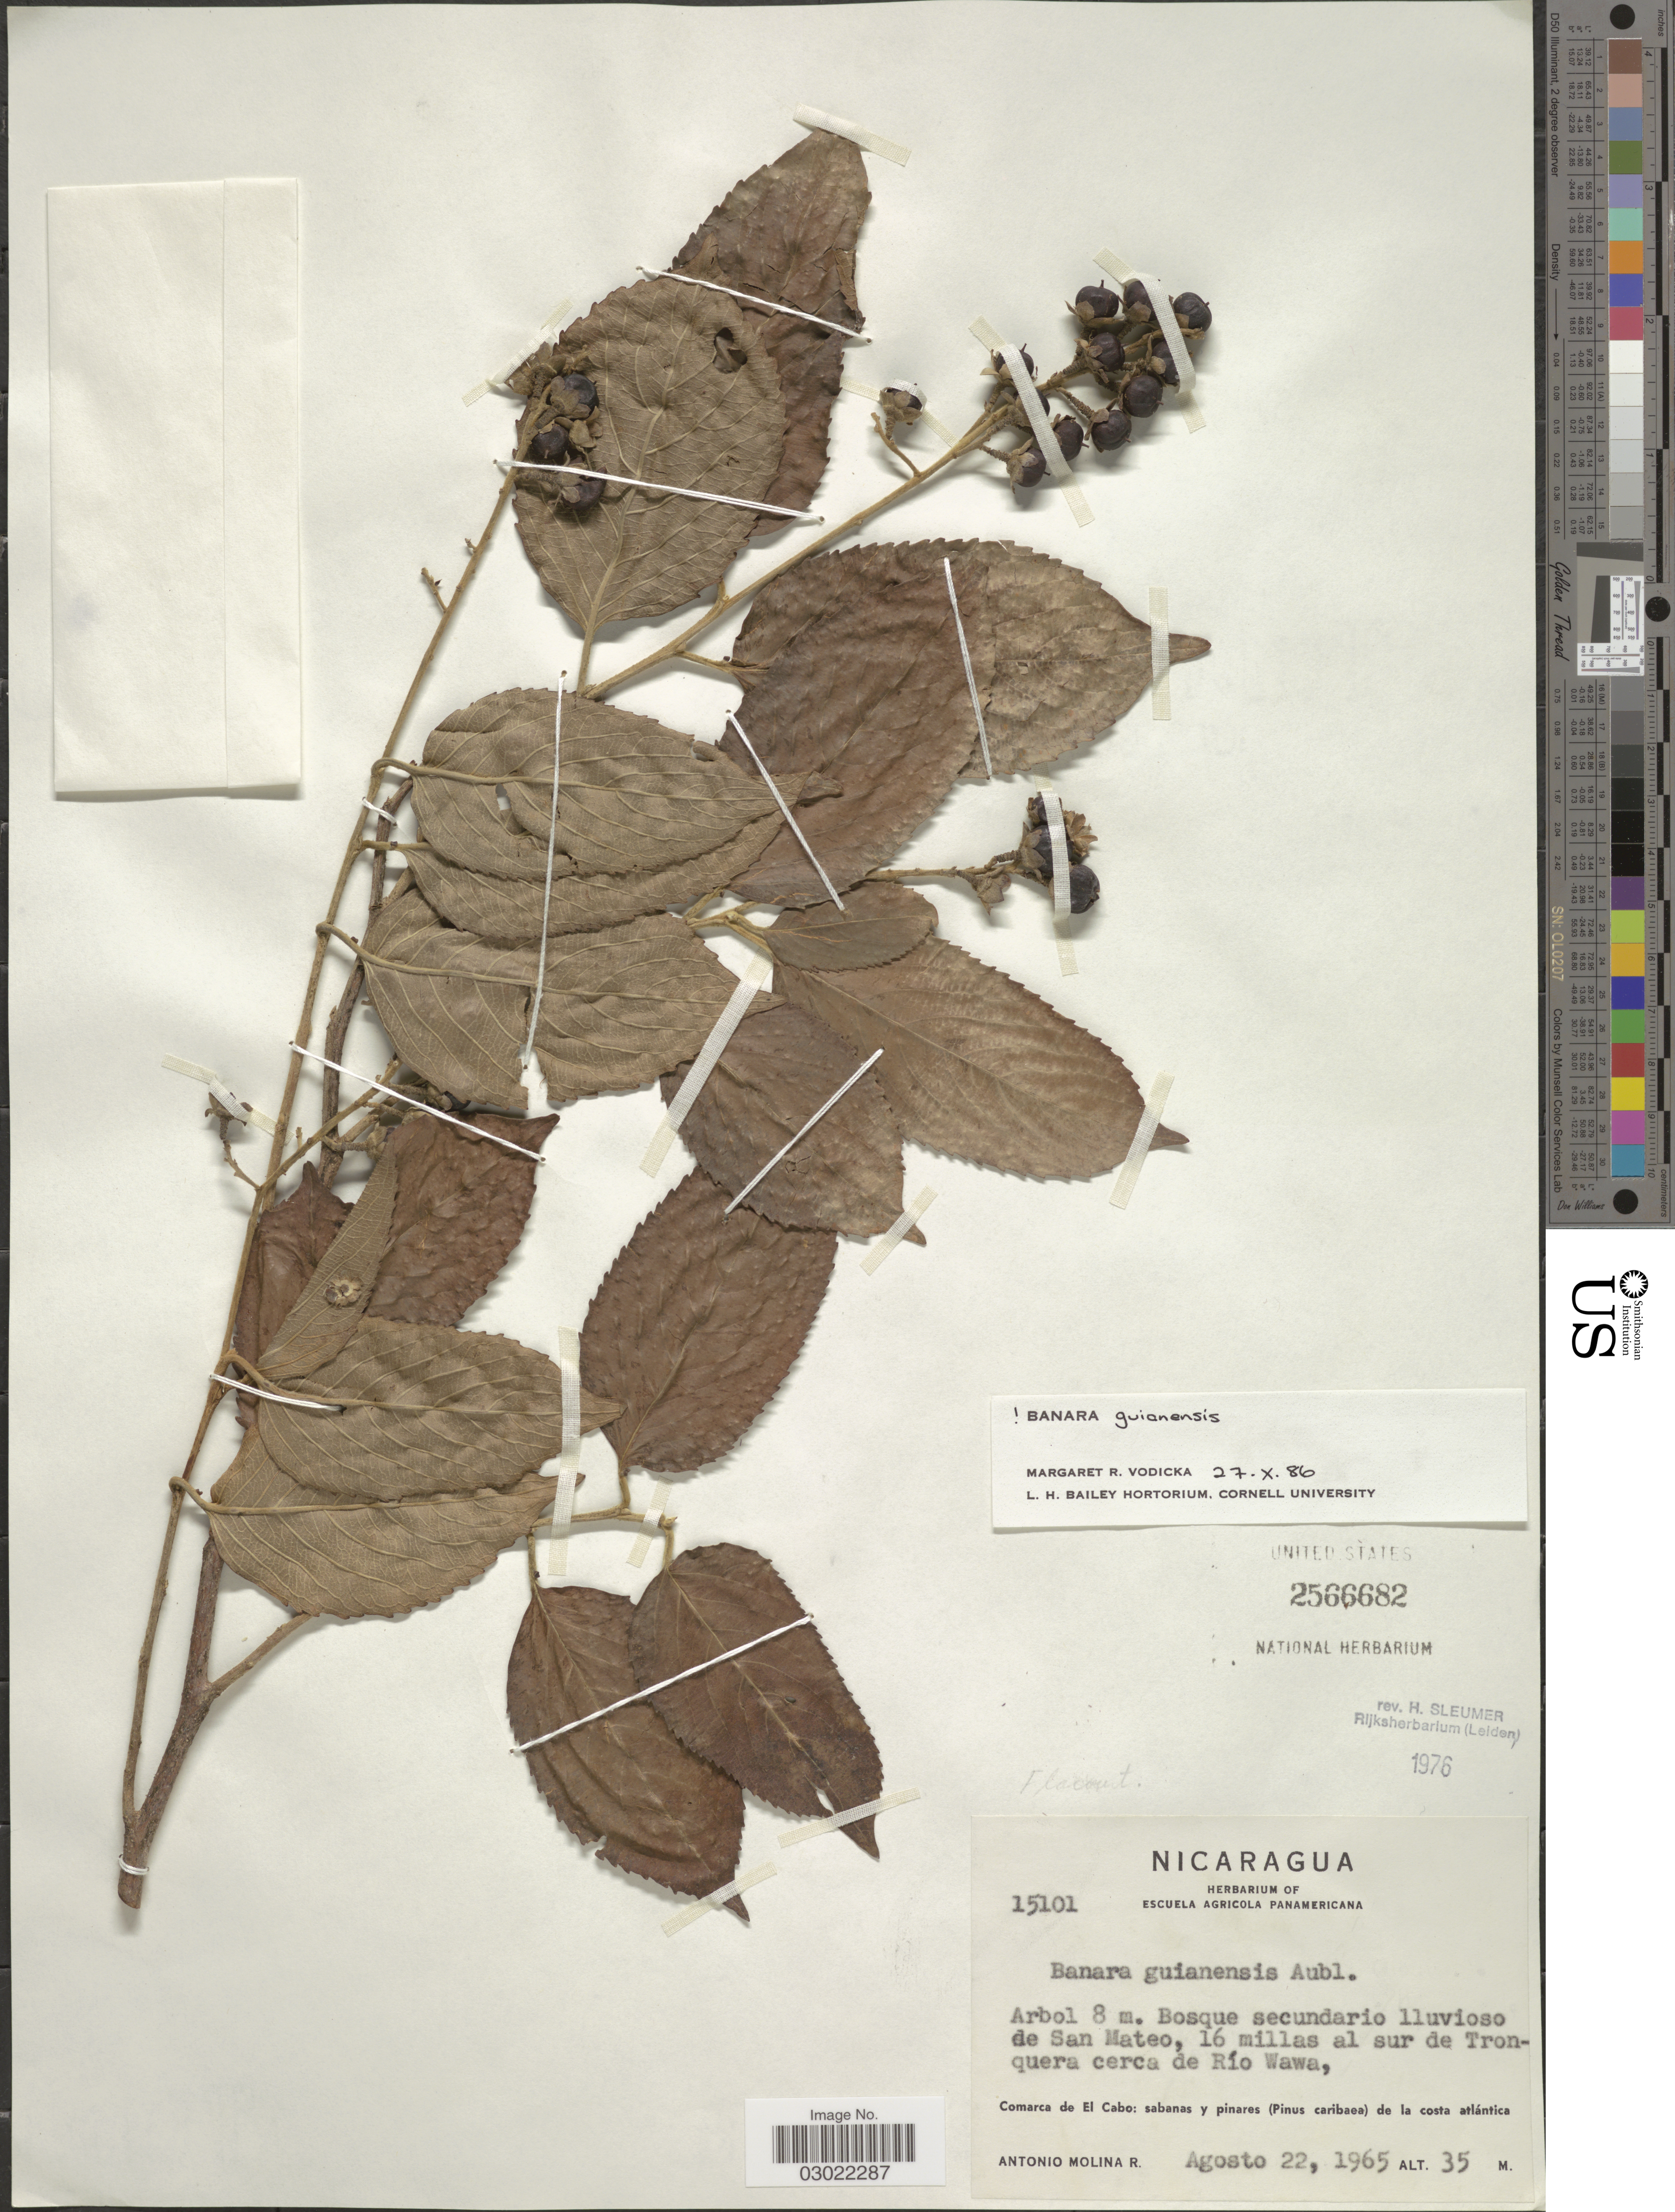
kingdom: Plantae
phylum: Tracheophyta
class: Magnoliopsida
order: Malpighiales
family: Salicaceae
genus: Banara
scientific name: Banara guianensis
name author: Aubl.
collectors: A. Molina R.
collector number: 15101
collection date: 1965-08-22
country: Nicaragua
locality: Bosque secundario lluvioso de San Mateo, 16 millas al sur de Tronquera cerca de Río Wawa, Comarca de El Cabo: sabanas y pinares (Pinus caribaea) de la costa altántica.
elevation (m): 35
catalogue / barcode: US 2566682